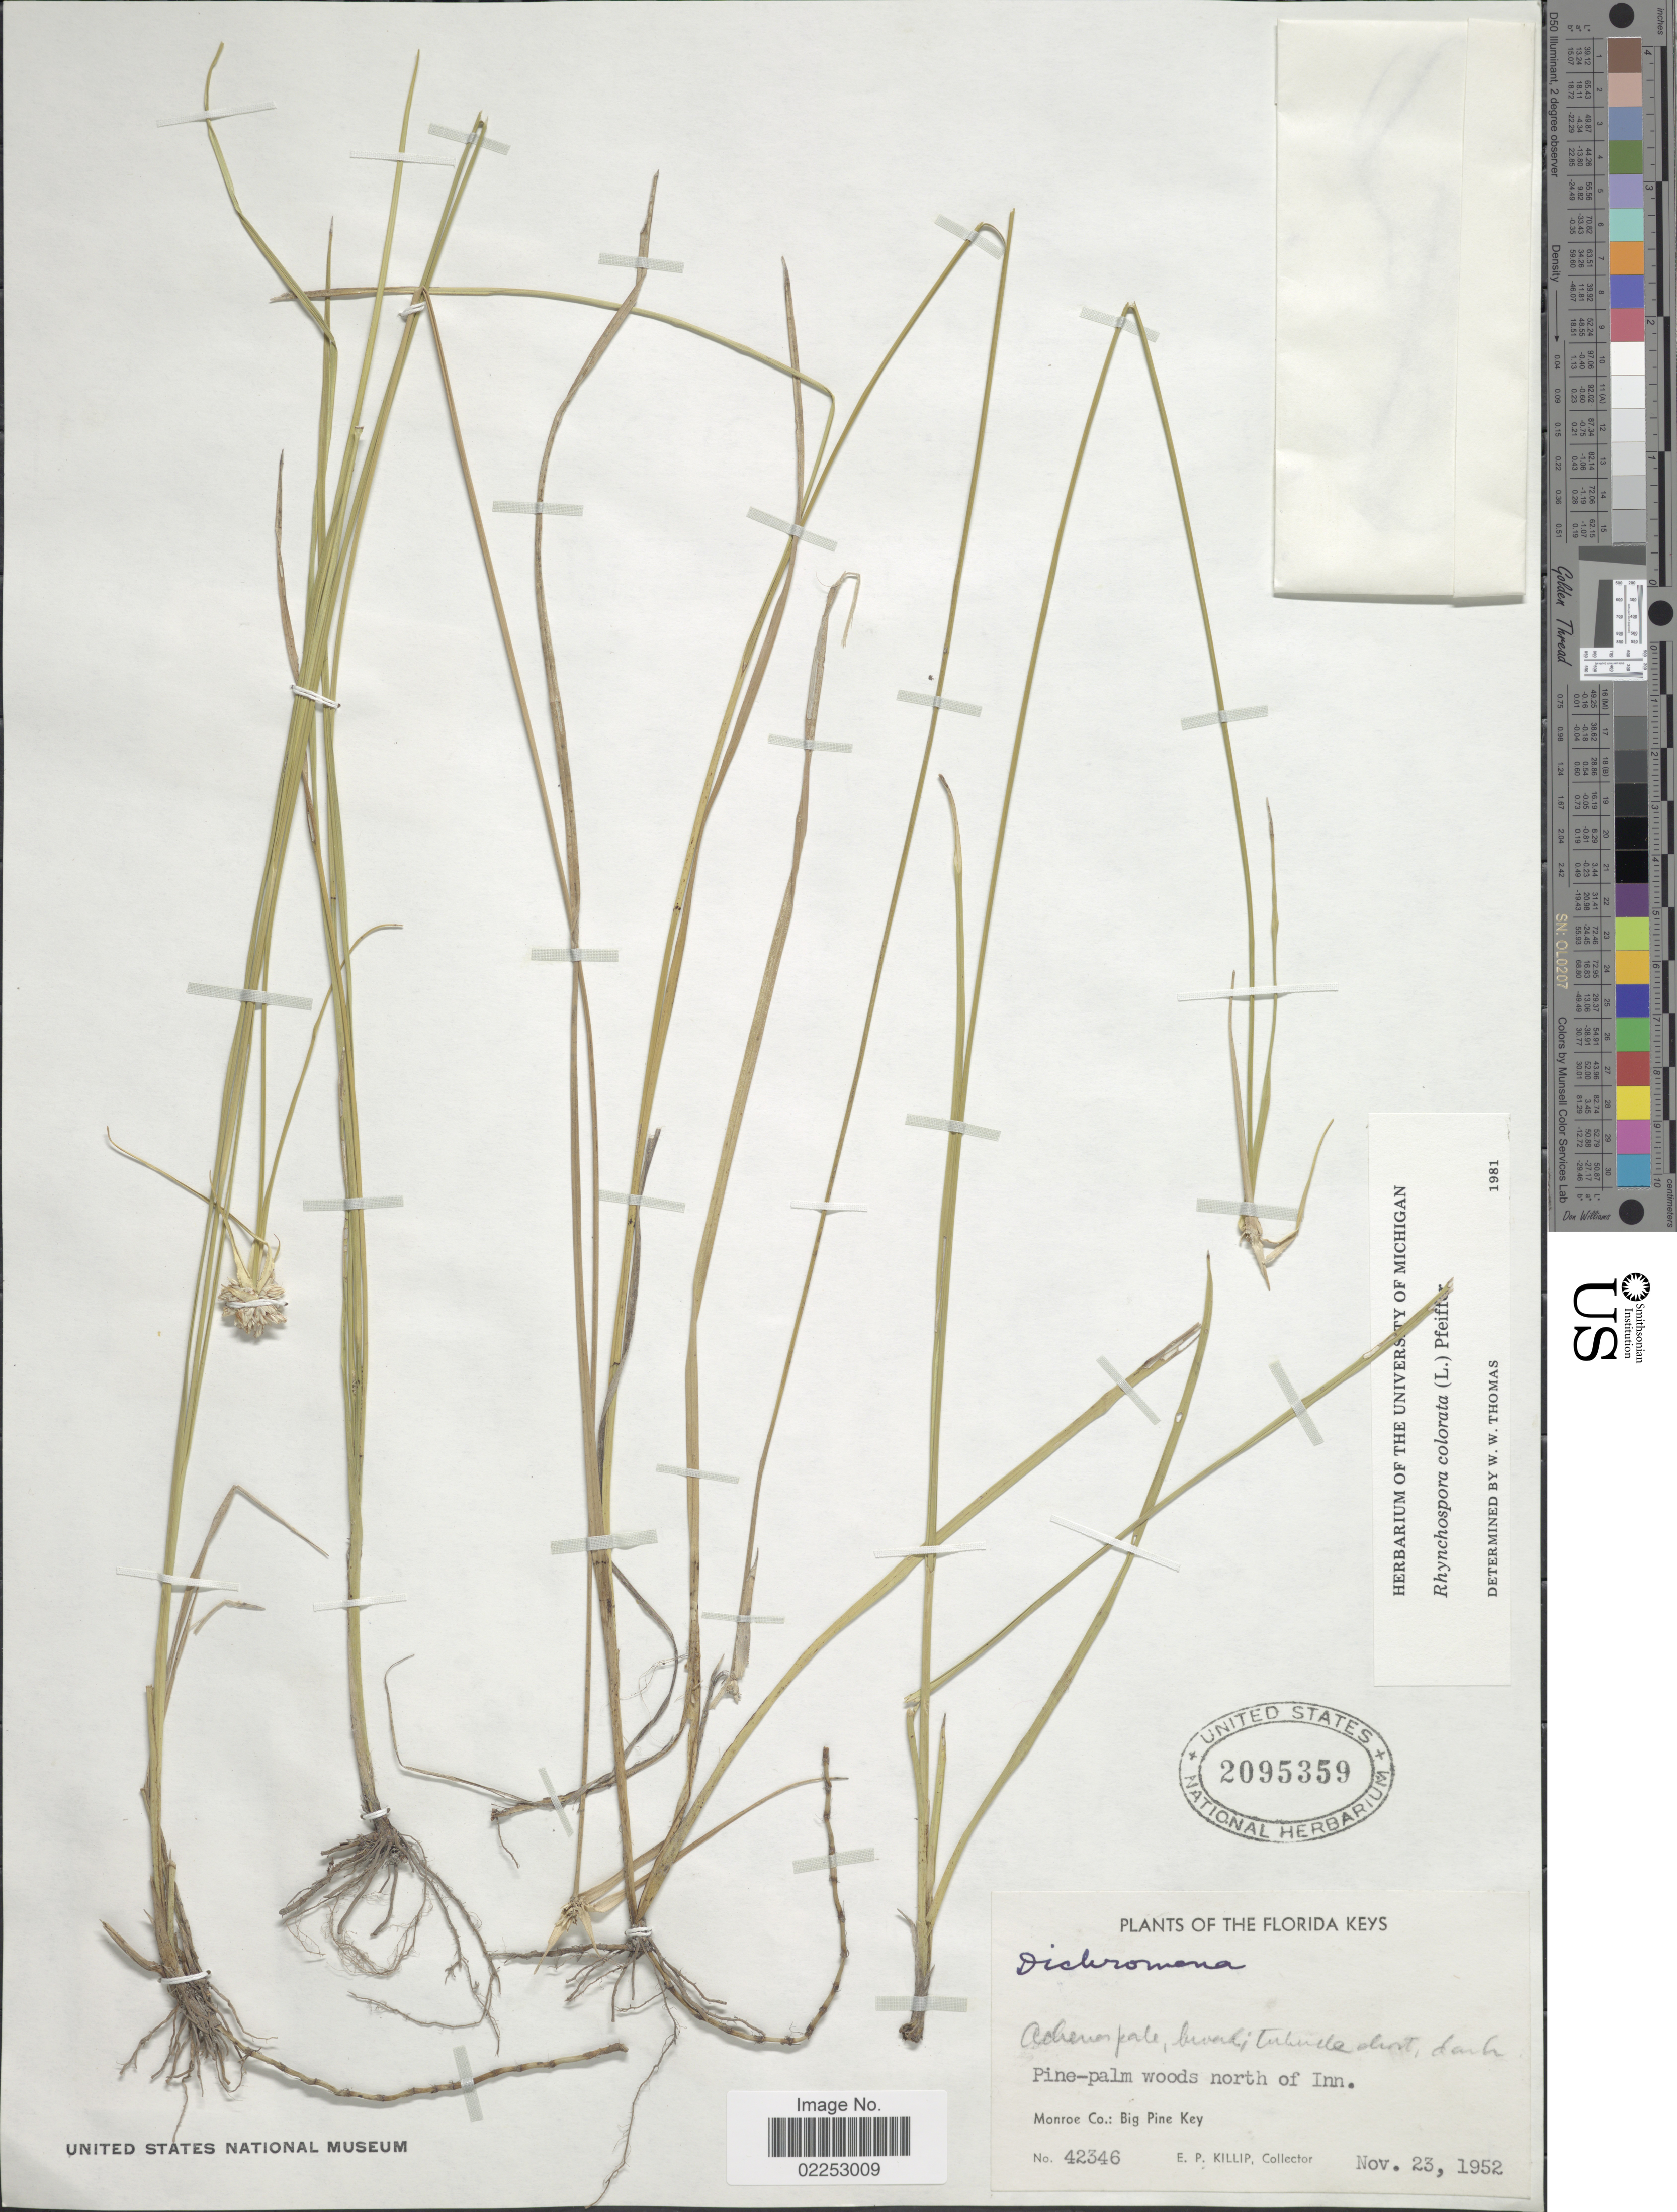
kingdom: Plantae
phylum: Tracheophyta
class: Liliopsida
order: Poales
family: Cyperaceae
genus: Rhynchospora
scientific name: Rhynchospora colorata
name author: (L.) H. Pfeiff.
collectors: E. P. Killip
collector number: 42346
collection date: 1952-11-23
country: United States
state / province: Florida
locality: Florida Keys. north of Inn. Monroe Co.: Big Pine Key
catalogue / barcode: US 2095359